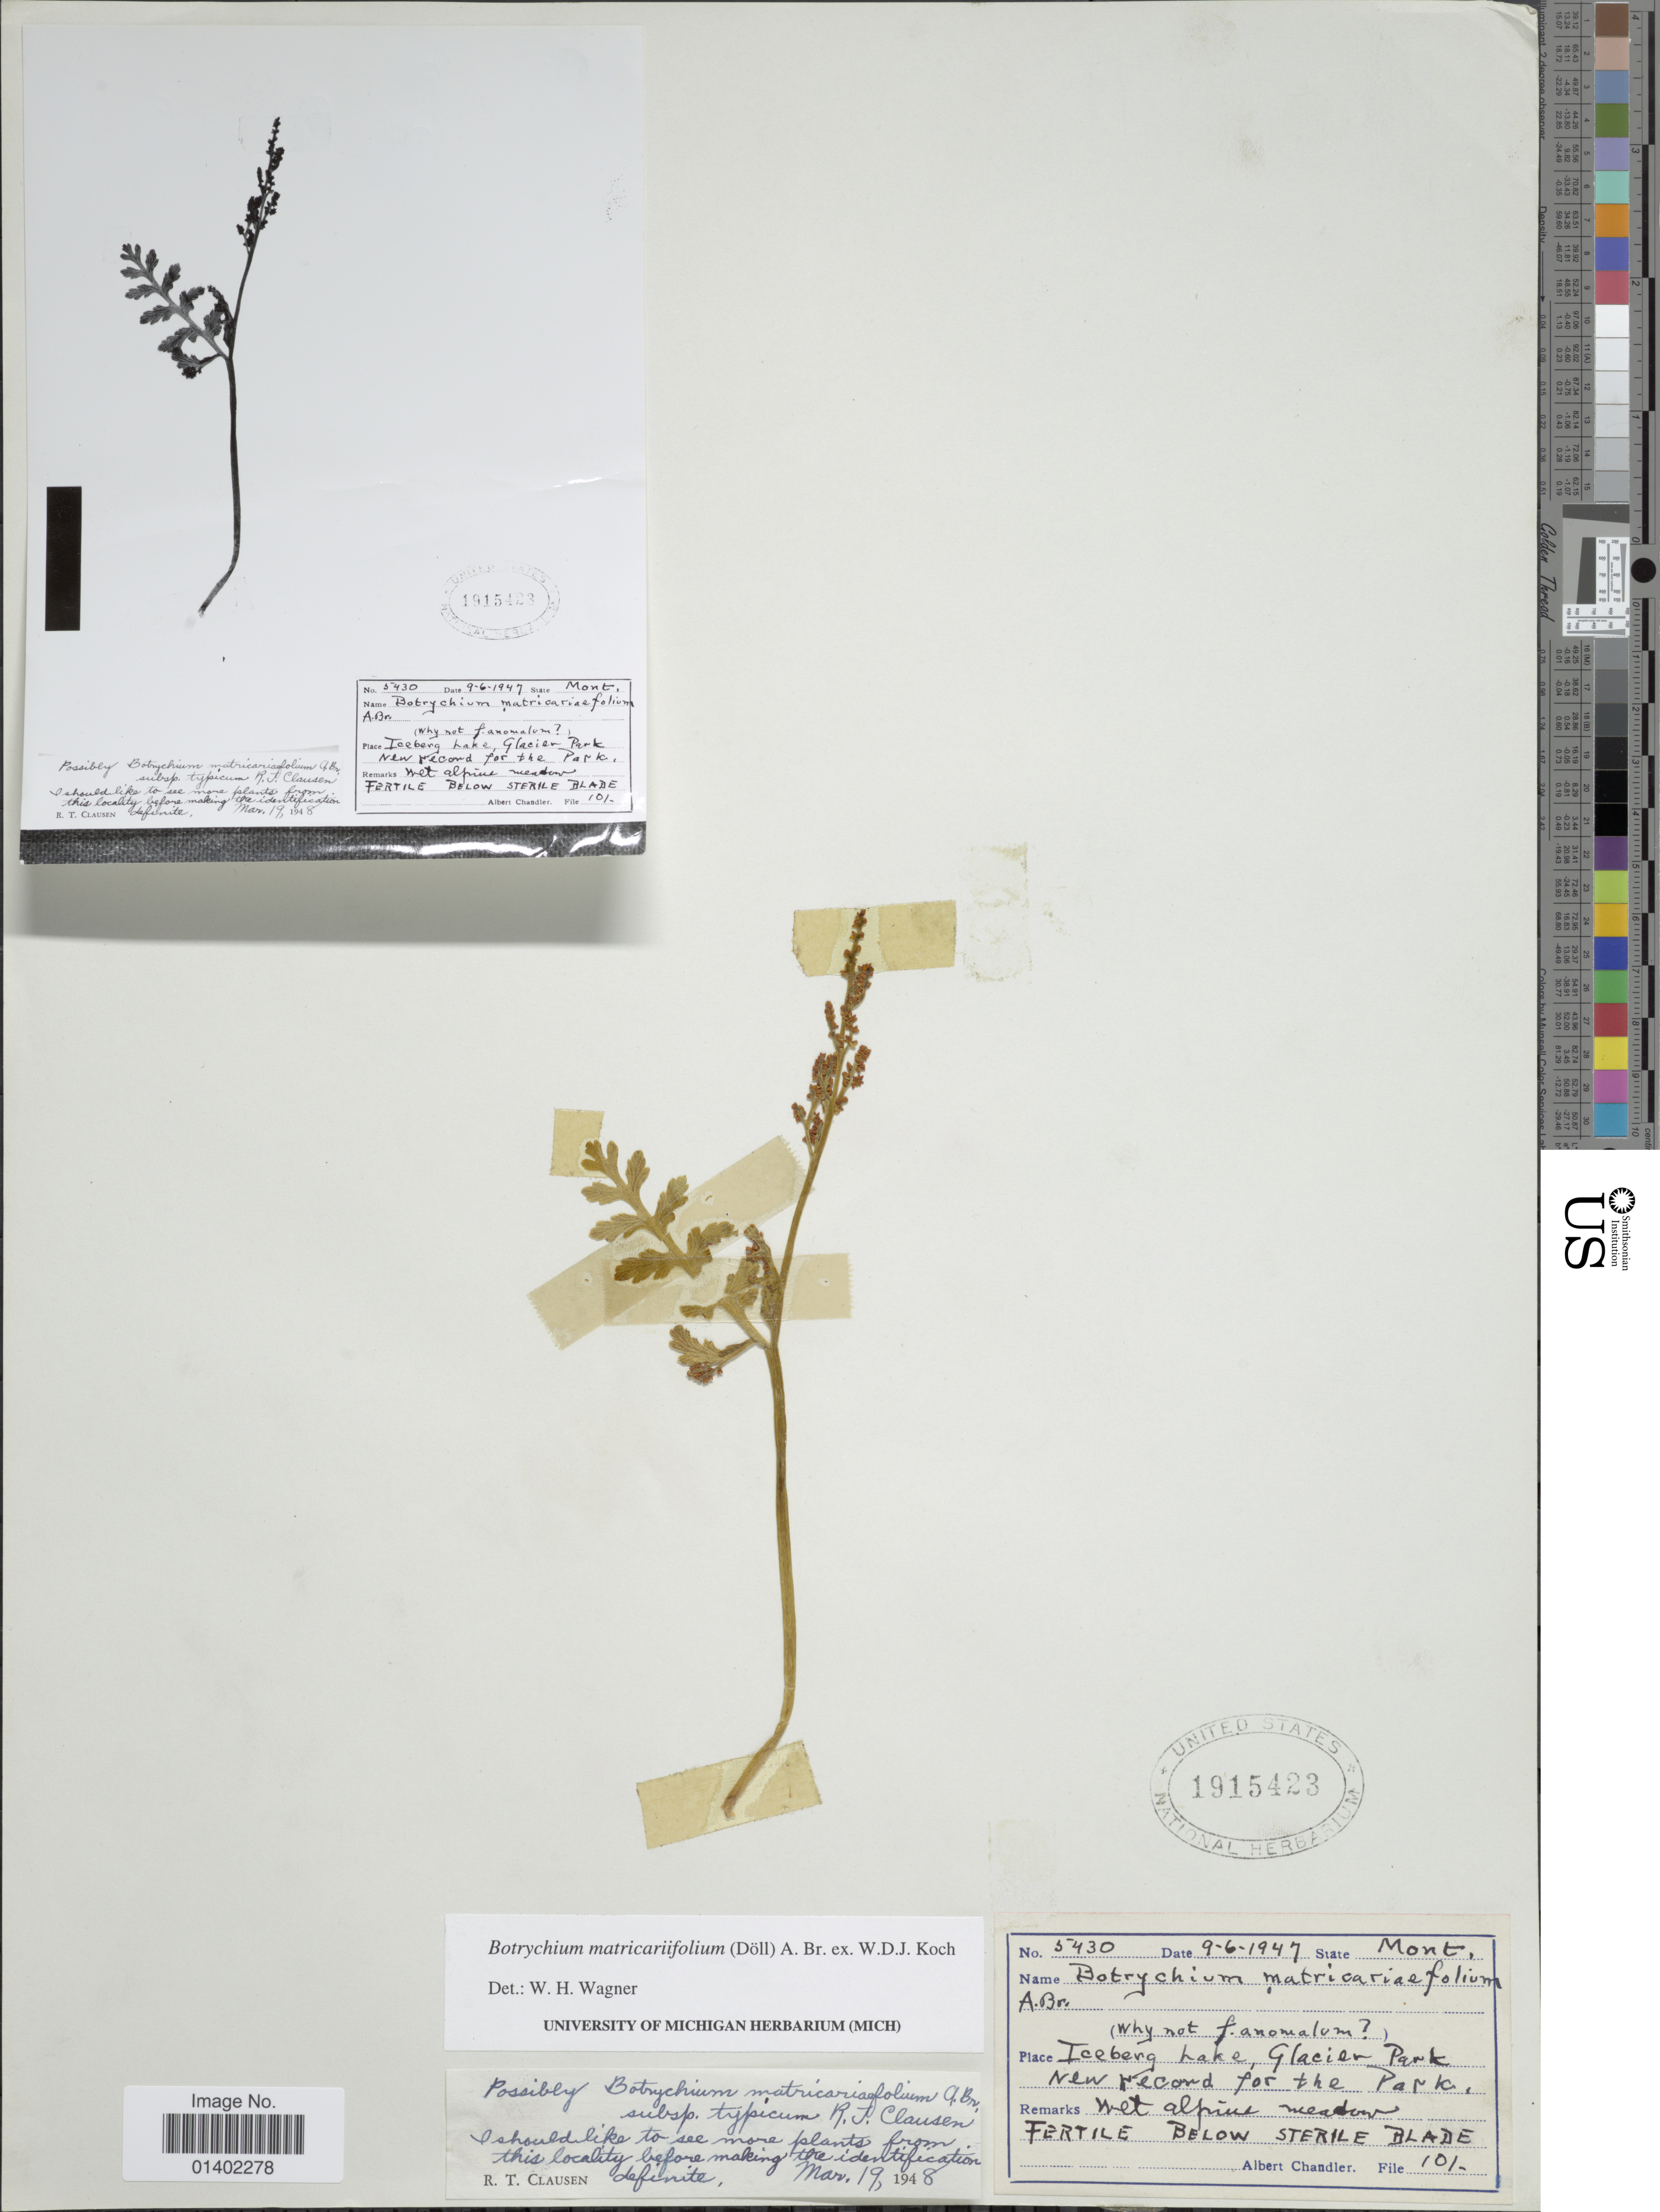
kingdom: Plantae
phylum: Tracheophyta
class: Polypodiopsida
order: Ophioglossales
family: Ophioglossaceae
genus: Botrychium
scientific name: Botrychium matricariifolium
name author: (A. Braun ex Dowell) A. Braun ex Koch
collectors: A. Chandler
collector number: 5430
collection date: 1947-06-09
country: United States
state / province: Montana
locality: Iceberg Lake, Glacien Park, new record for the Park, Fertile below sterile Blade.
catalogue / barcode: US 1915423